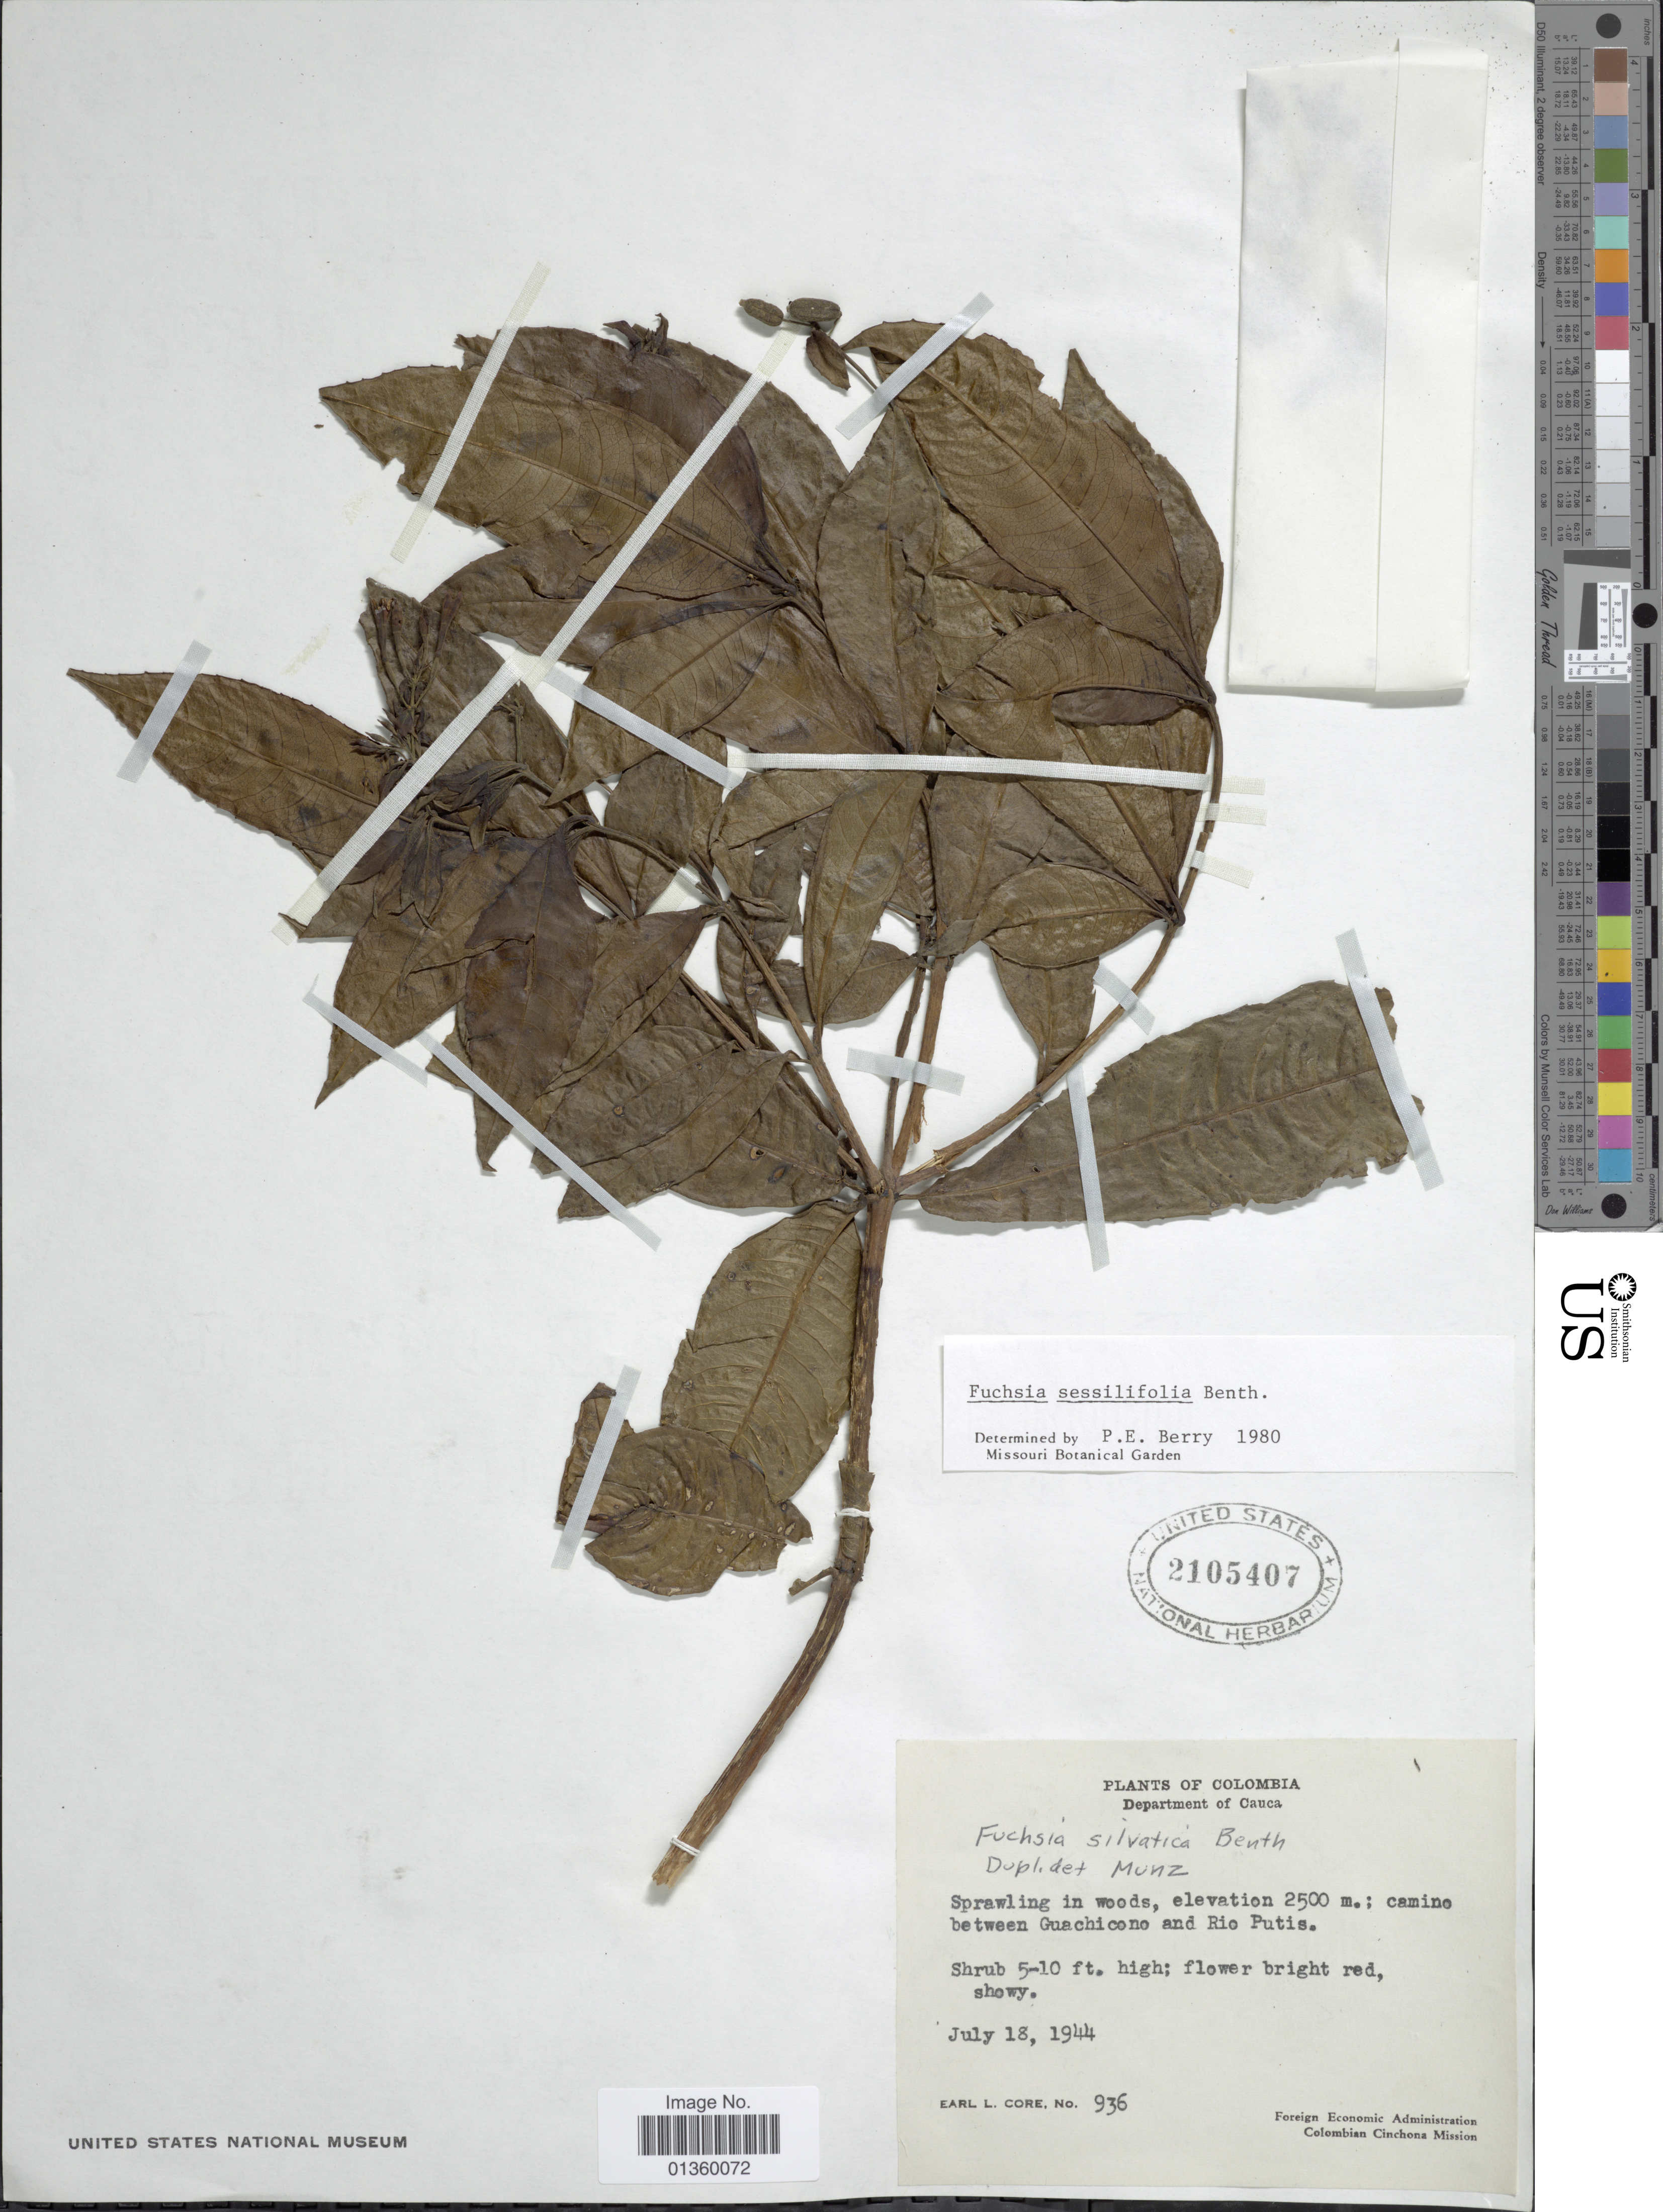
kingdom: Plantae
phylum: Tracheophyta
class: Magnoliopsida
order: Myrtales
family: Onagraceae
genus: Fuchsia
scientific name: Fuchsia sessilifolia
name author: Benth.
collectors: E. L. Core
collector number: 936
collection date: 1944-07-18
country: Colombia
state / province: Cauca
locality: Camino between Guachicono and Rio Putis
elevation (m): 2500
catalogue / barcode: US 2105407